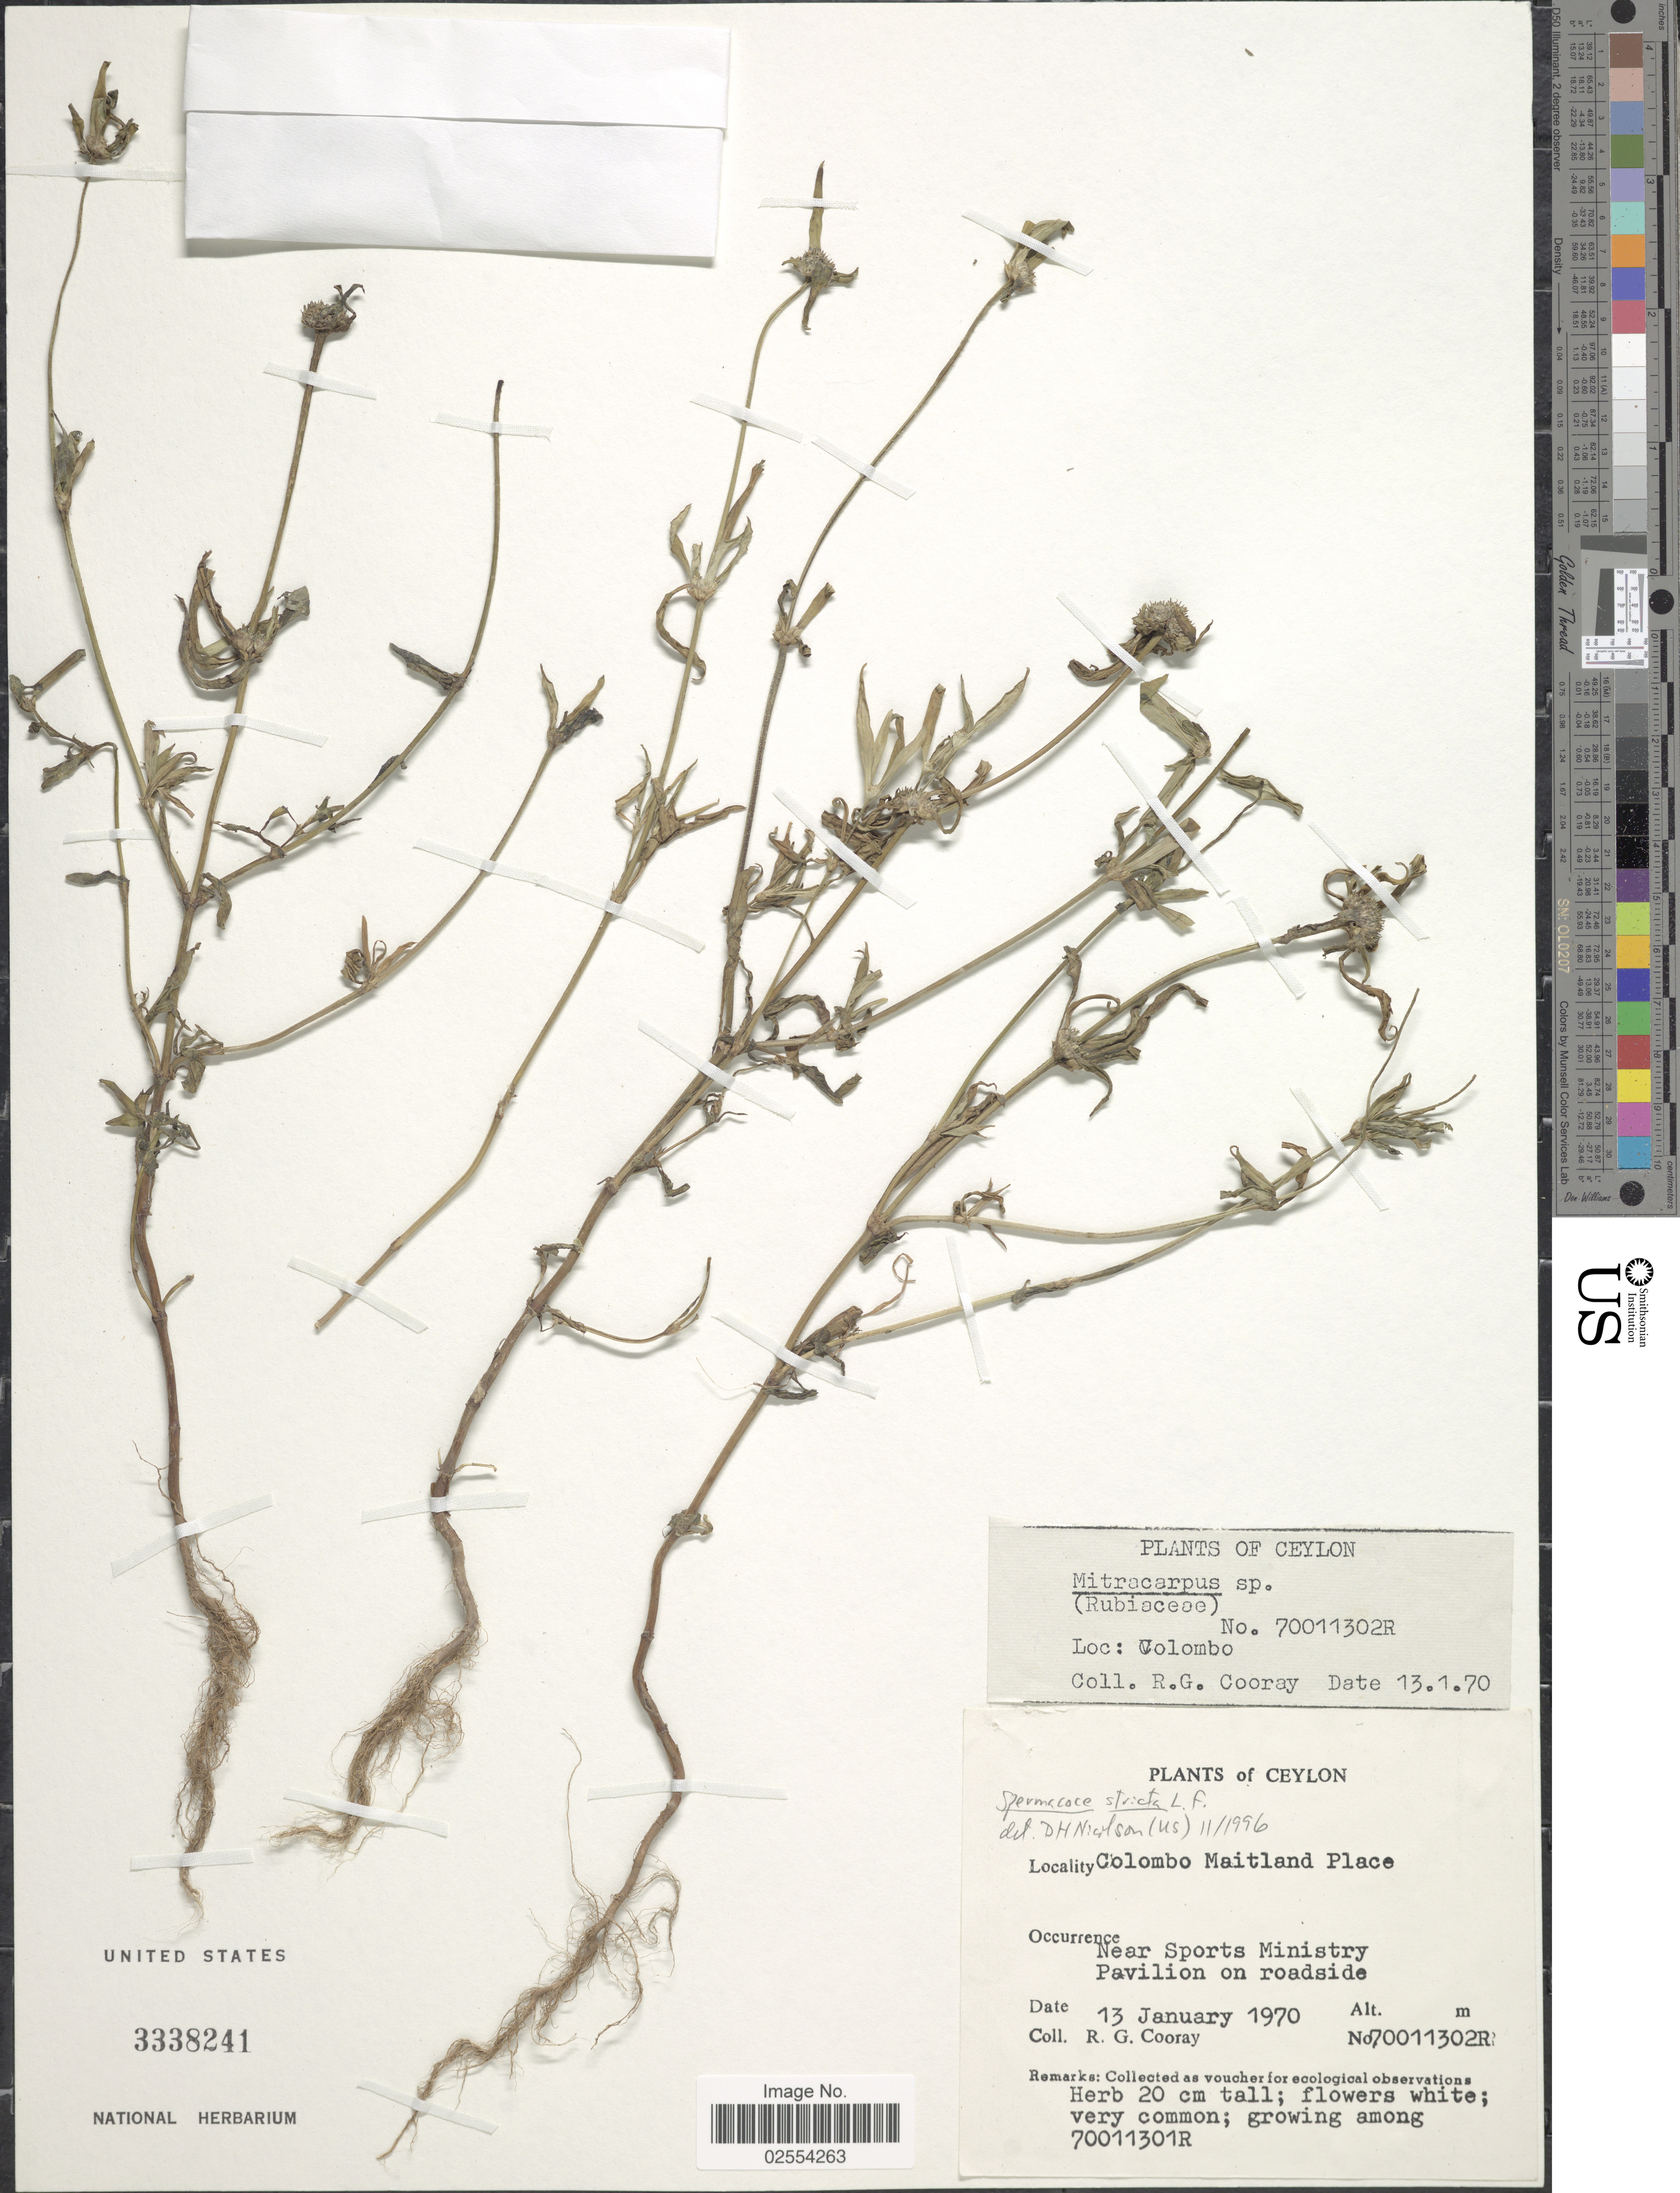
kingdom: Plantae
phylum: Tracheophyta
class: Magnoliopsida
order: Gentianales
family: Rubiaceae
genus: Spermacoce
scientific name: Spermacoce stricta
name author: L. f.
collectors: R. Cooray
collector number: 70011302R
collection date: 1970-01-13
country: Sri Lanka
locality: Ceylon, Colombo Maitland Place, Near Sports Ministry Pavilion on roadside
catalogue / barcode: US 3338241